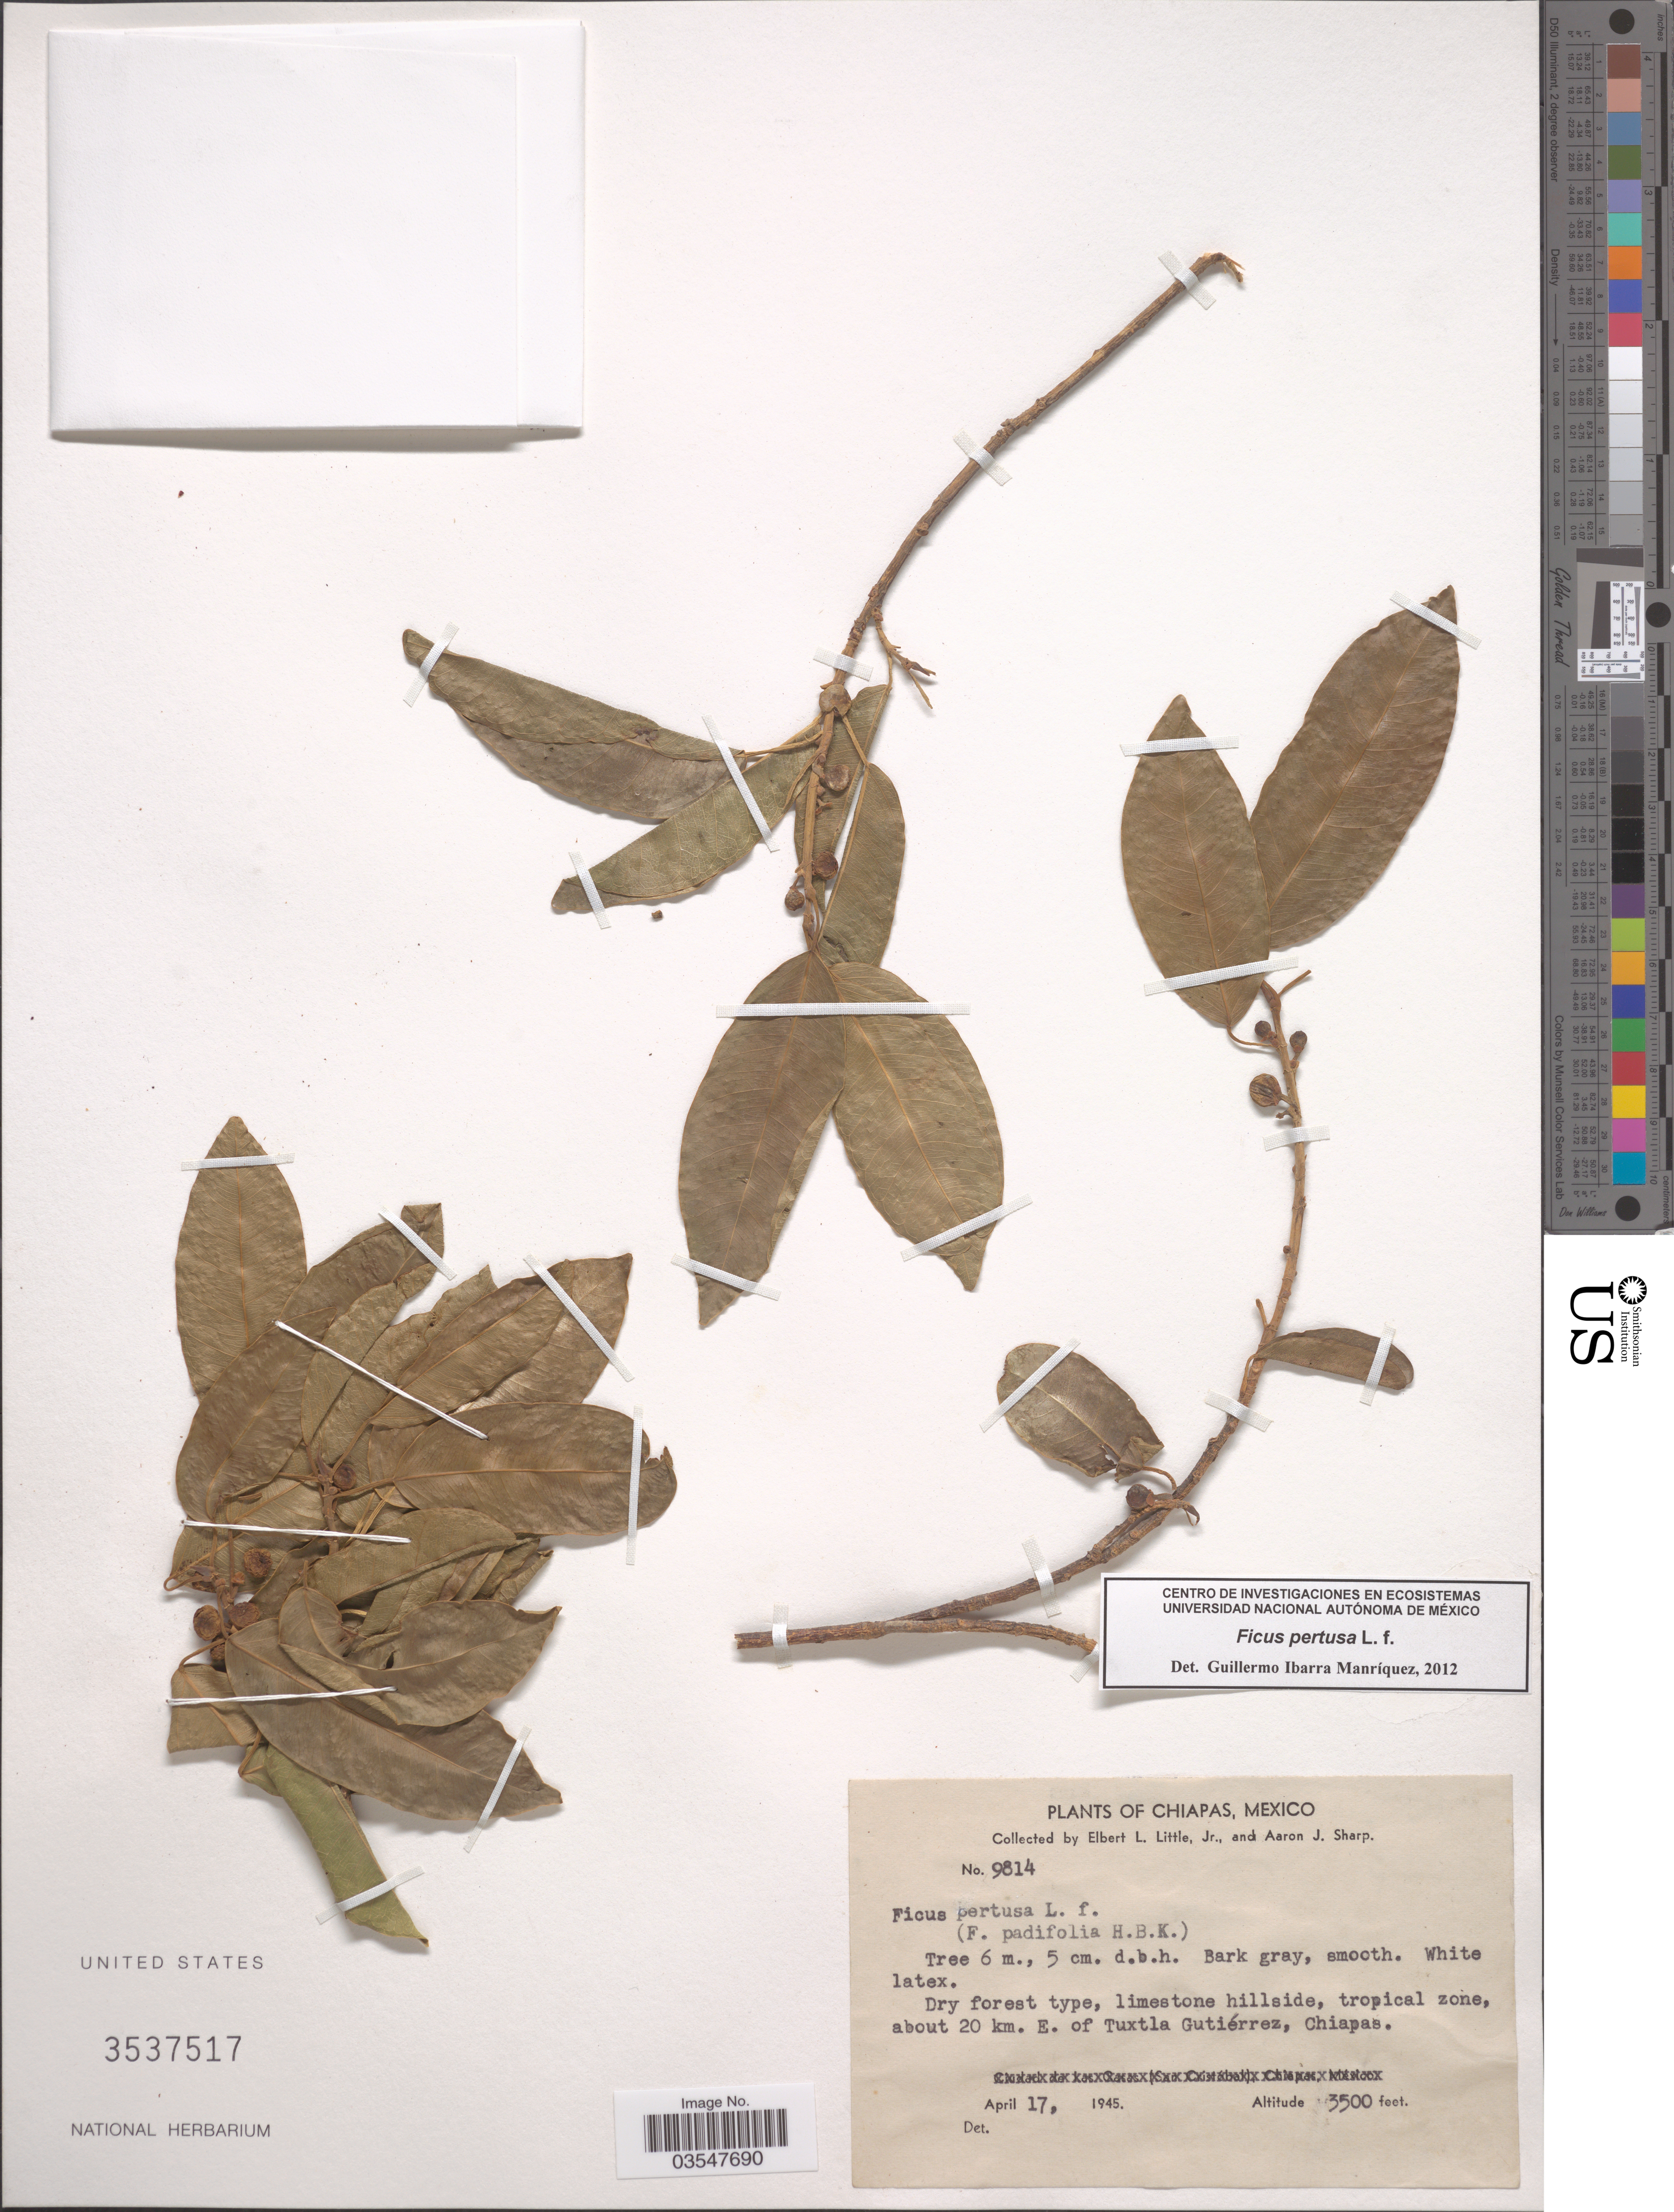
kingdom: Plantae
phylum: Tracheophyta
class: Magnoliopsida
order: Rosales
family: Moraceae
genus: Ficus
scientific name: Ficus pertusa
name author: L. f.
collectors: E. L. Little & Mrs A. J. Sharp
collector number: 9814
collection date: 1945-04-17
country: Mexico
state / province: Chiapas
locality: Limestone hillside, tropical zone, about 20 km. E. of Tuxtla Gutiérrez.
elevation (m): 1067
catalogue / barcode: US 3537517